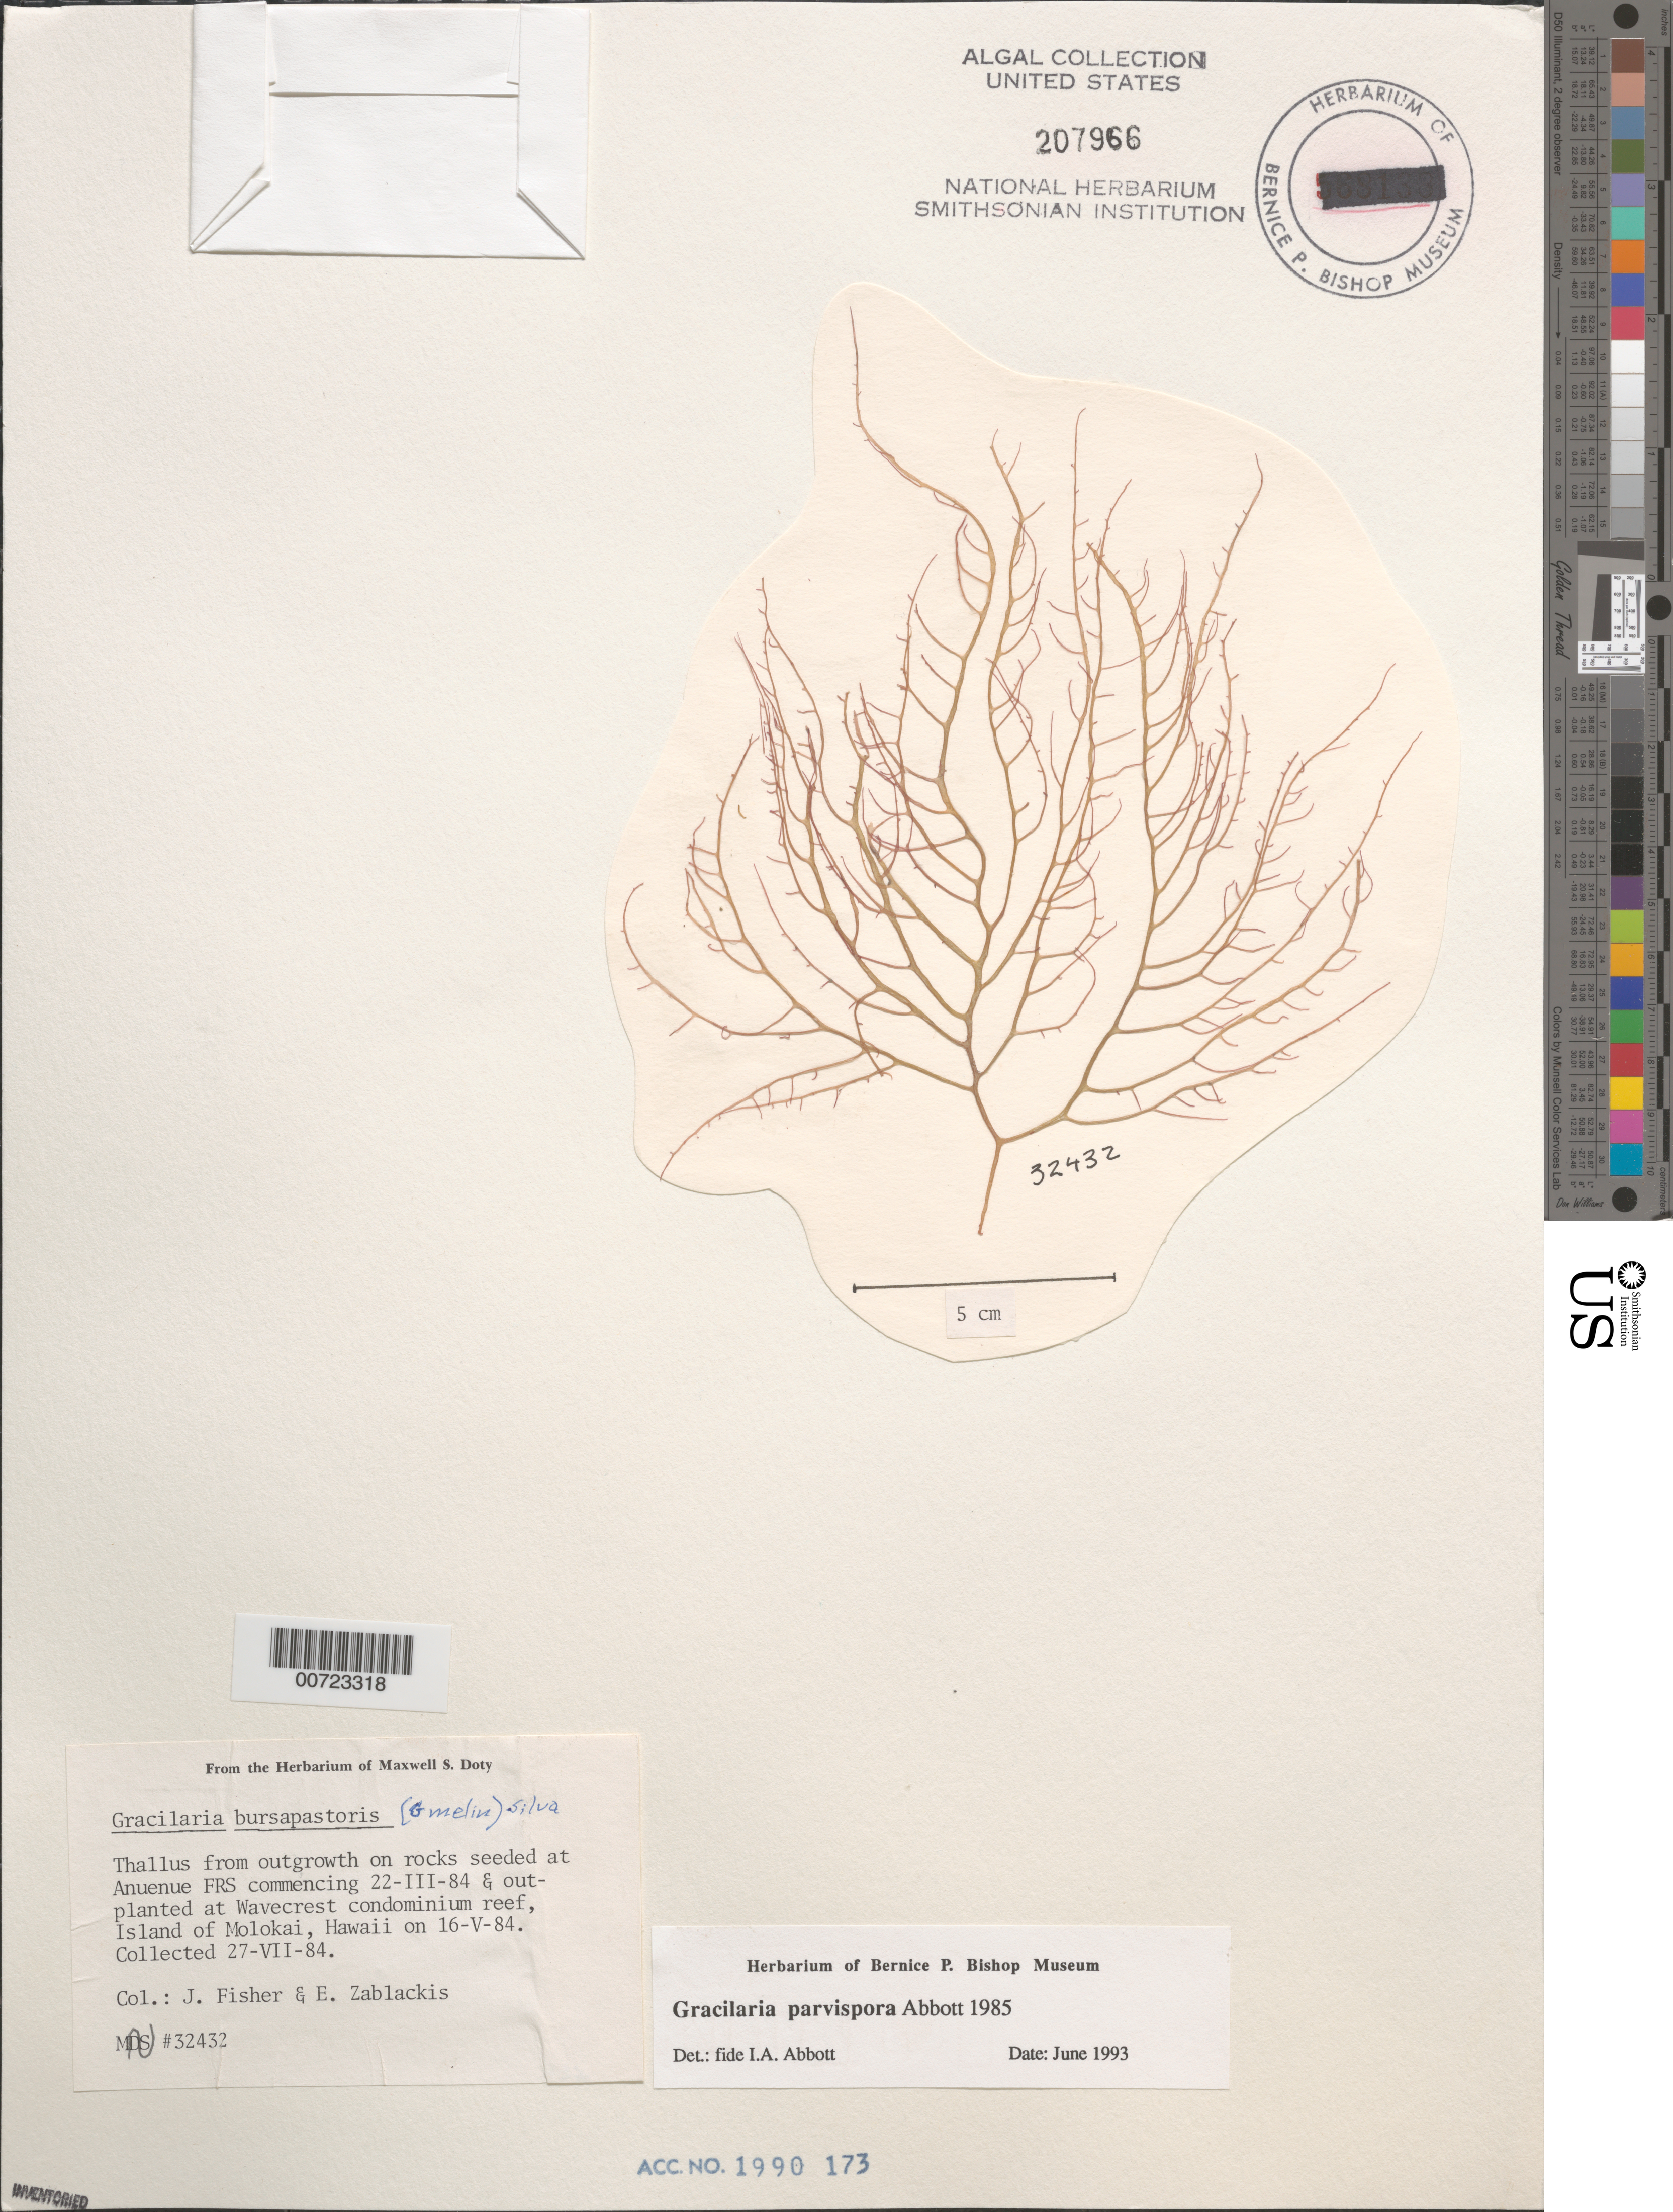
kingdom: Plantae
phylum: Rhodophyta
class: Florideophyceae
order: Gracilariales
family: Gracilariaceae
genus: Gracilaria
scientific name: Gracilaria parvispora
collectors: J. Fisher & E. Zablackis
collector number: MSD 32432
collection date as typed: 27 Jul 1984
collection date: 1984-07-27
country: United States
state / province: Hawaii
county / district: Maui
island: Moloka'i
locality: Wavecrest condominium reef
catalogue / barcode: US 207966